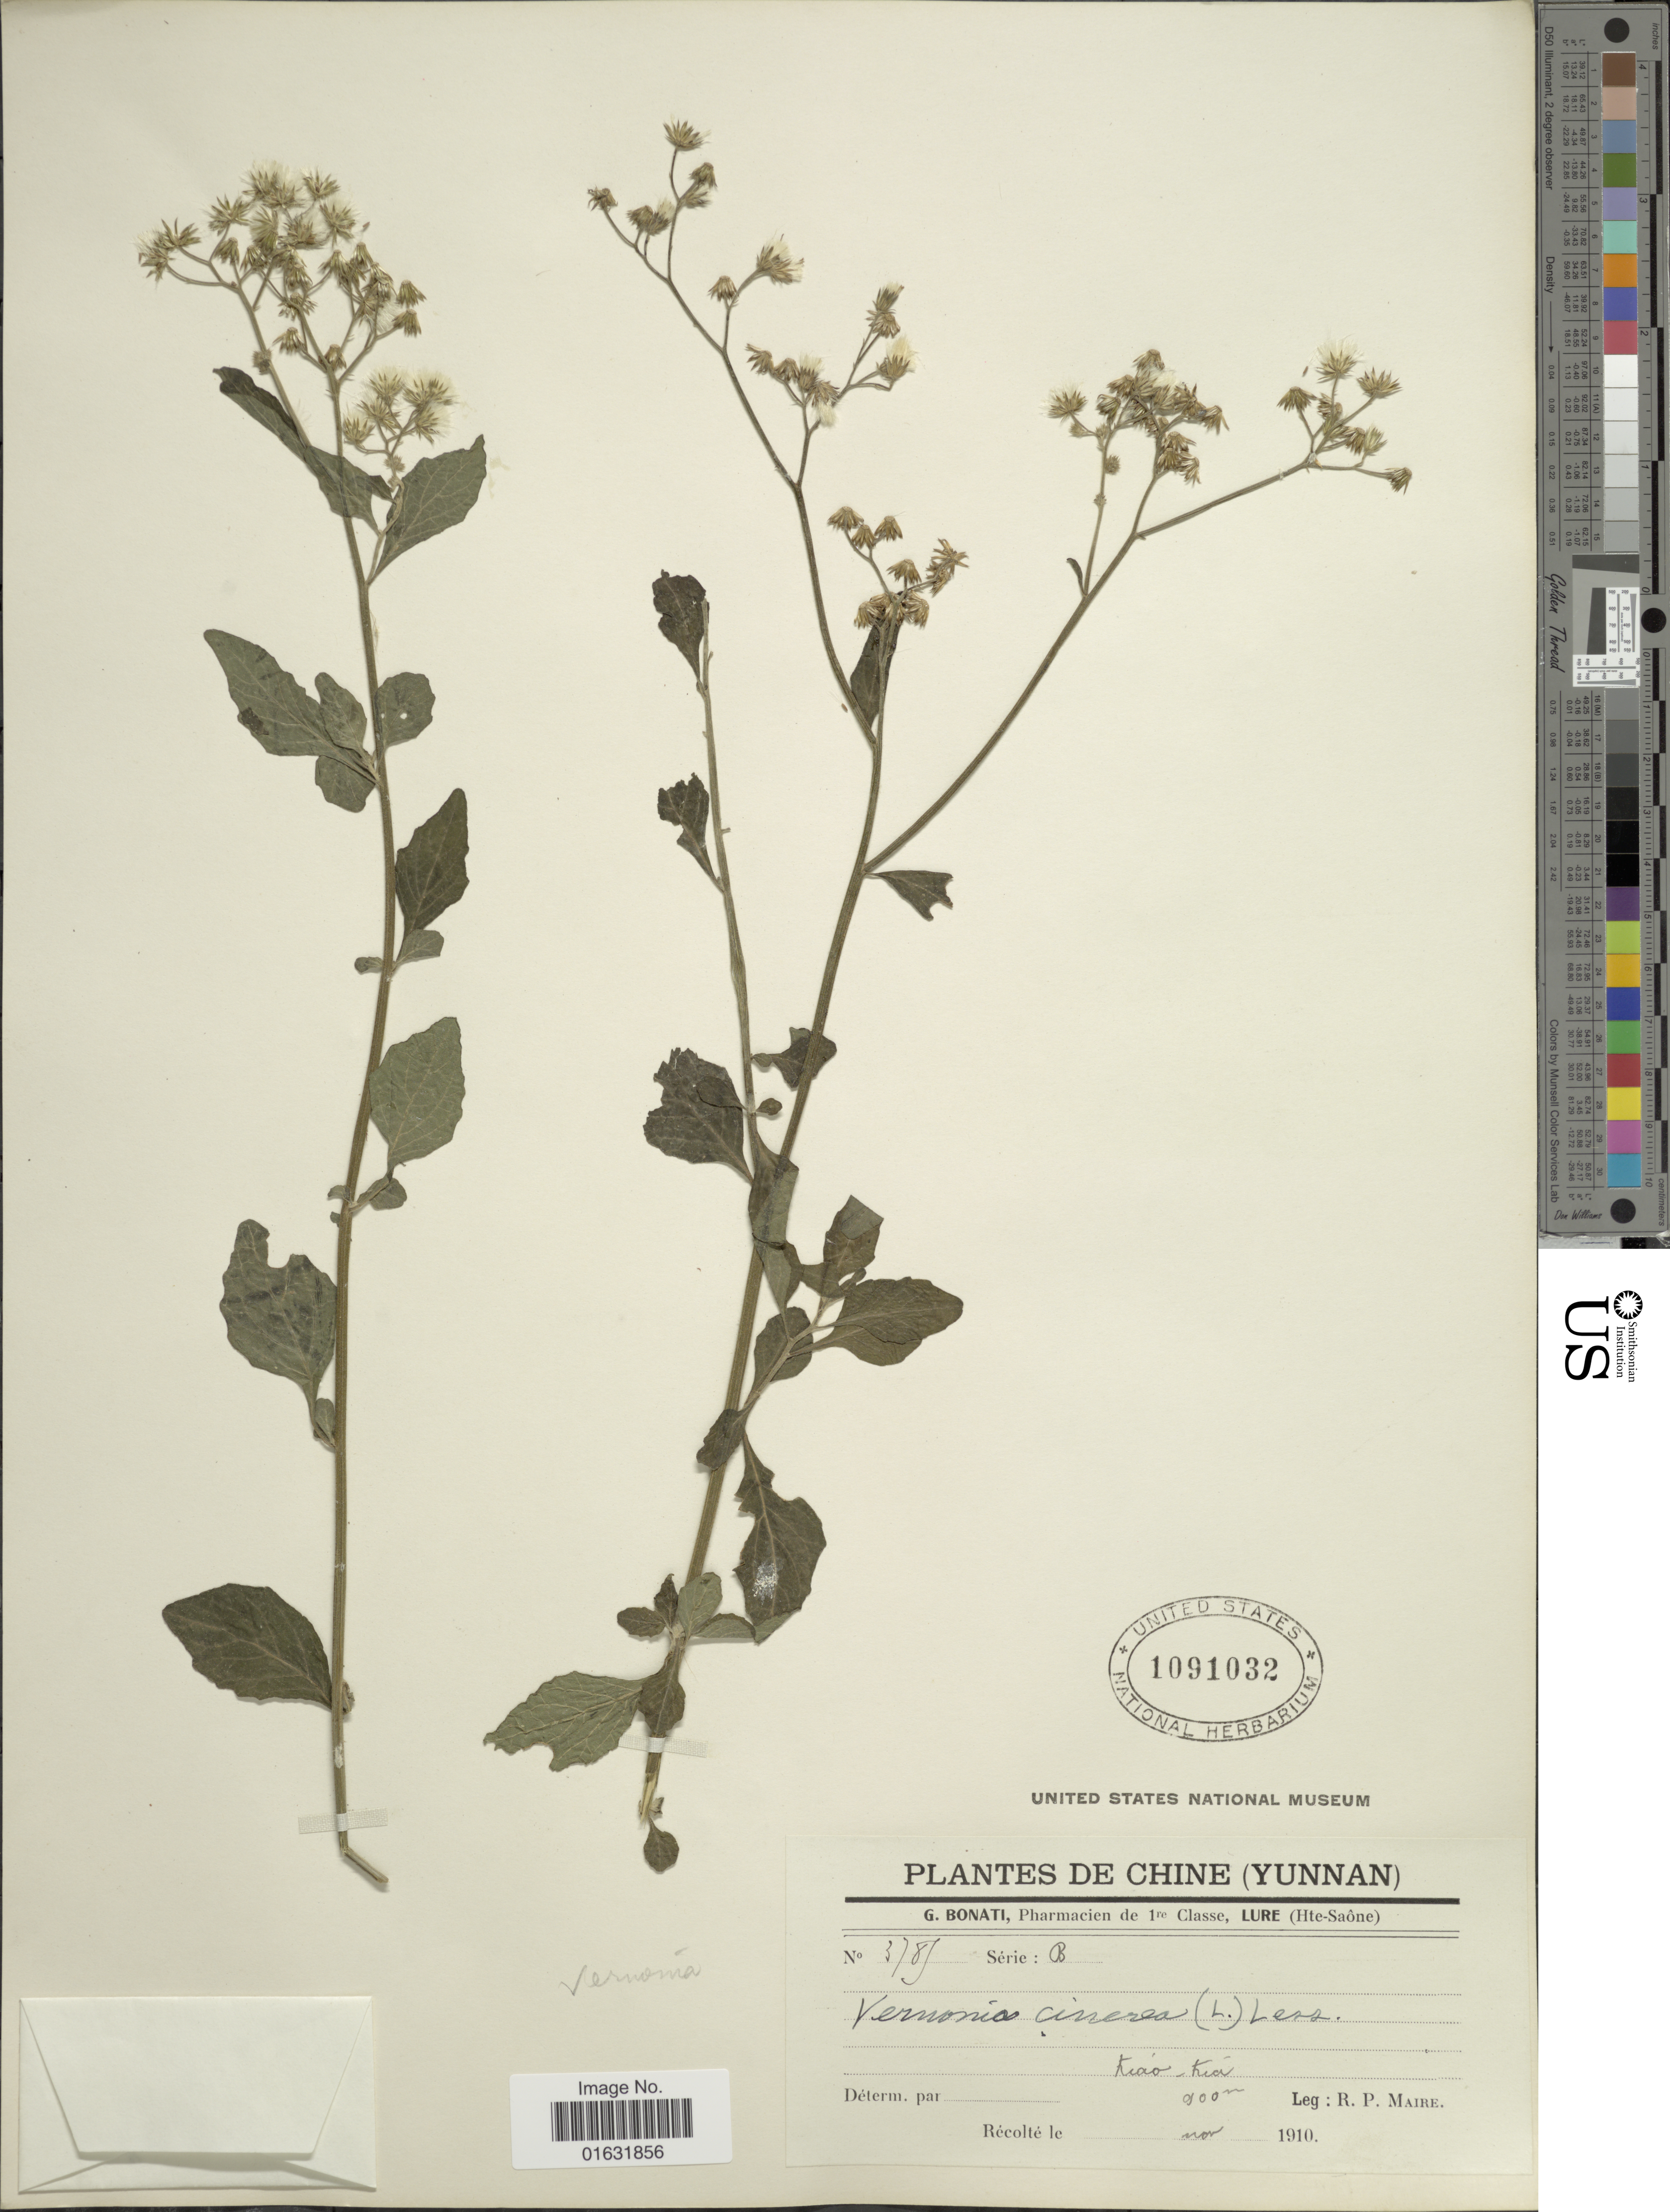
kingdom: Plantae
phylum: Tracheophyta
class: Magnoliopsida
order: Asterales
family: Asteraceae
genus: Cyanthillium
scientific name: Cyanthillium cinereum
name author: (L.) H. Rob.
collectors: R.-P. Maire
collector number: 3787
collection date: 1910-11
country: China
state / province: Yunnan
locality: Kias-Kia [interpreted]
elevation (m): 900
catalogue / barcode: US 1091032